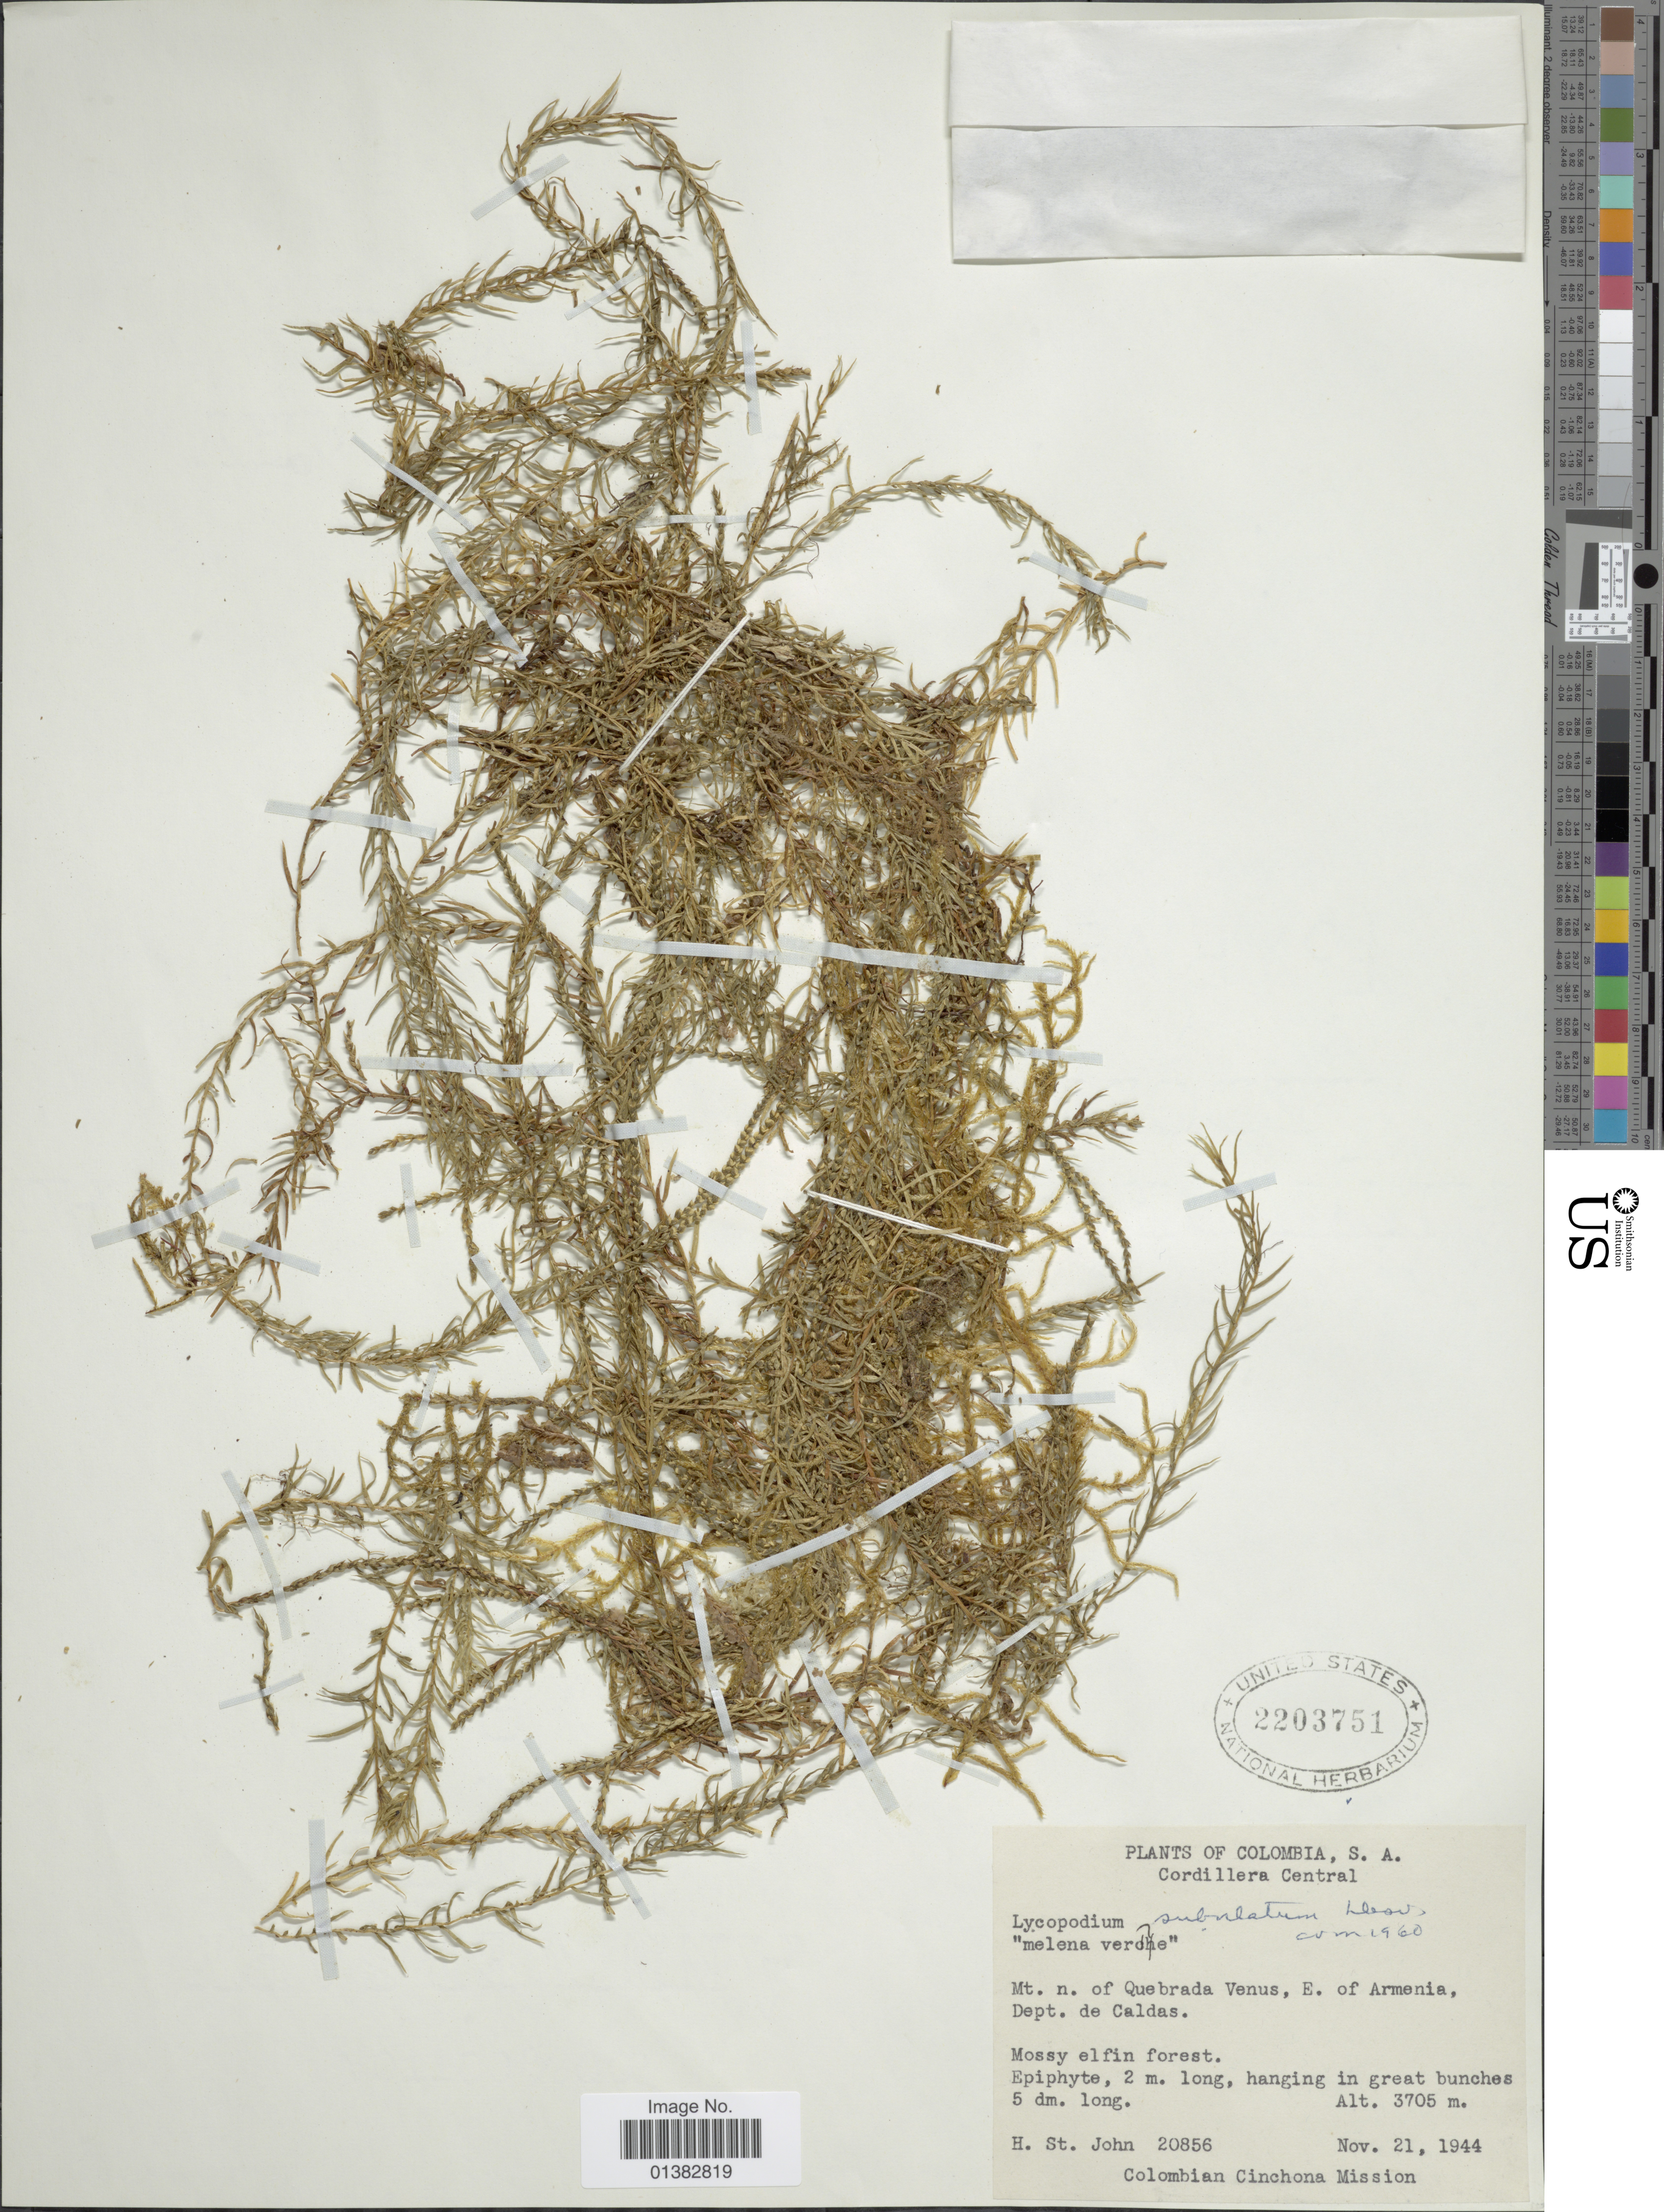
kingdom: Plantae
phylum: Tracheophyta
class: Lycopodiopsida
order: Lycopodiales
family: Lycopodiaceae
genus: Phlegmariurus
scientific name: Phlegmariurus subulatus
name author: (Desv. ex Poir.) B. Øllg.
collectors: H. St. John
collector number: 20856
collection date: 1944-11-21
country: Colombia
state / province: Caldas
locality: Mt. n. of Quebrada Venus, E. of Armenia, Cordillera Central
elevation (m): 3705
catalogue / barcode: US 2203751